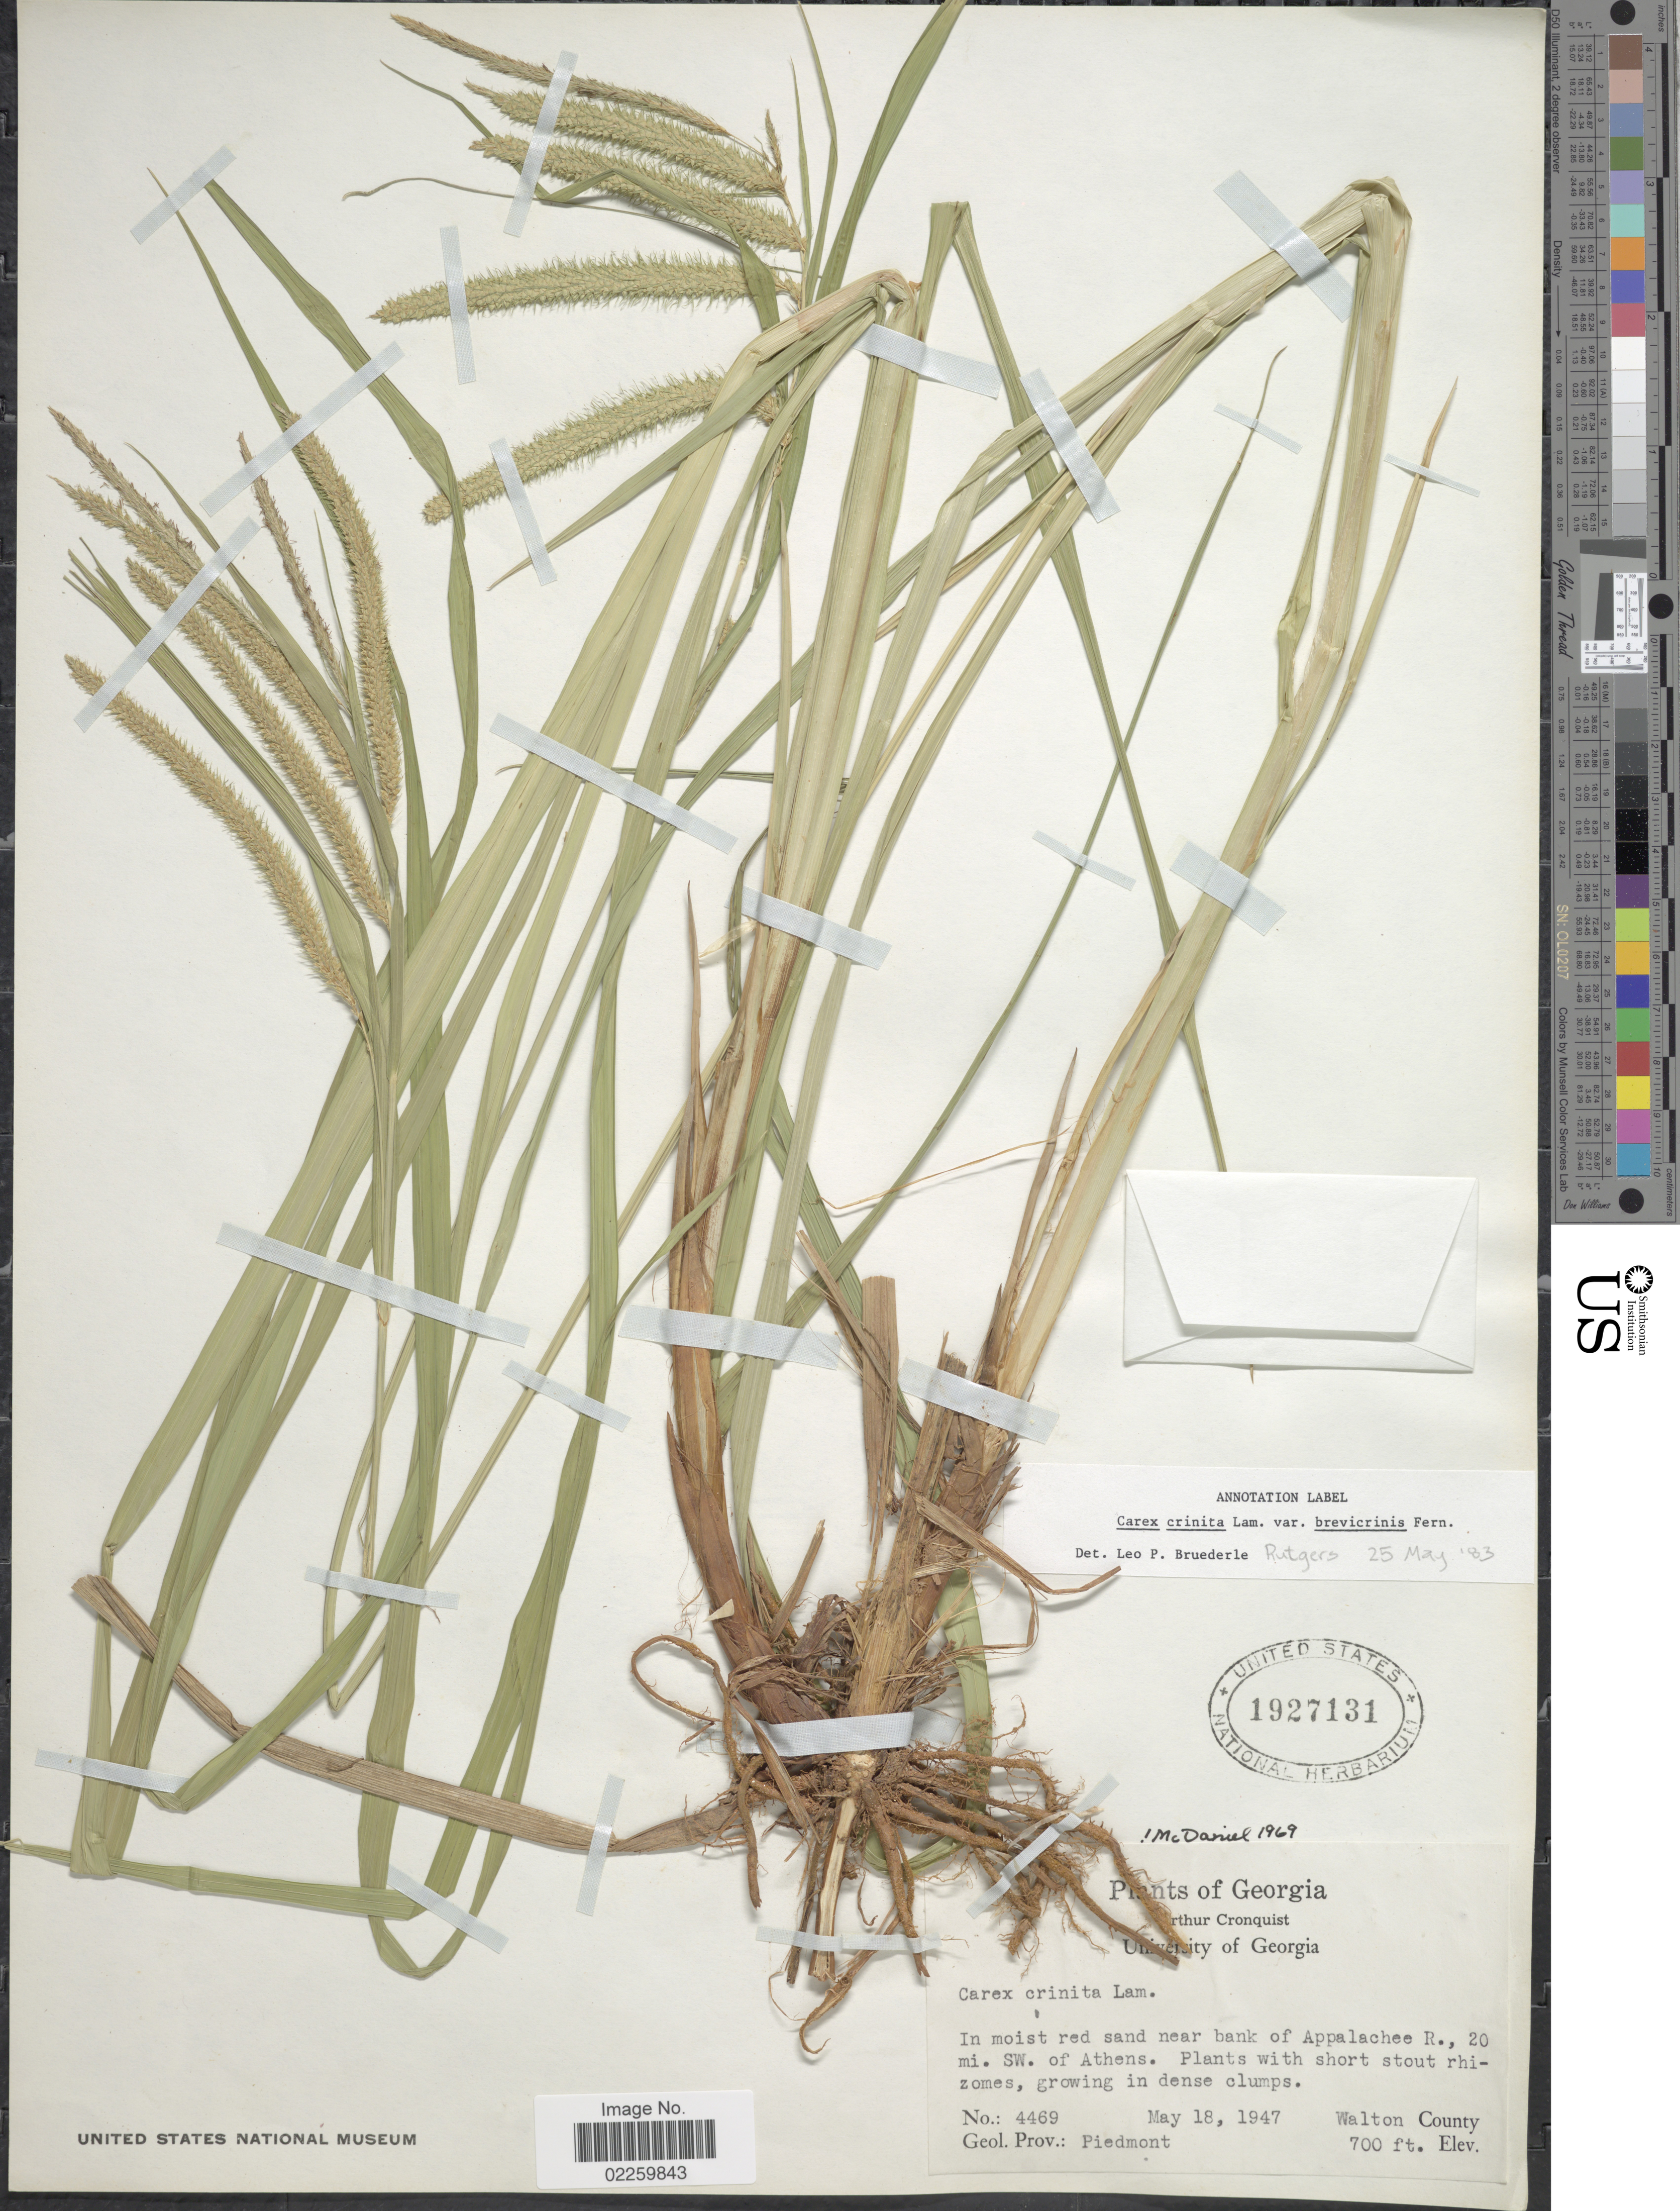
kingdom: Plantae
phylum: Tracheophyta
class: Liliopsida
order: Poales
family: Cyperaceae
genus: Carex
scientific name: Carex crinita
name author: Lam.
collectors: A. J. Cronquist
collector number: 4469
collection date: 1947-05-18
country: United States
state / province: Georgia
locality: In moist red sand near bank of Appalachee R., 20 mi. SW. of Athens, Walton County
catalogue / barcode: US 1927131